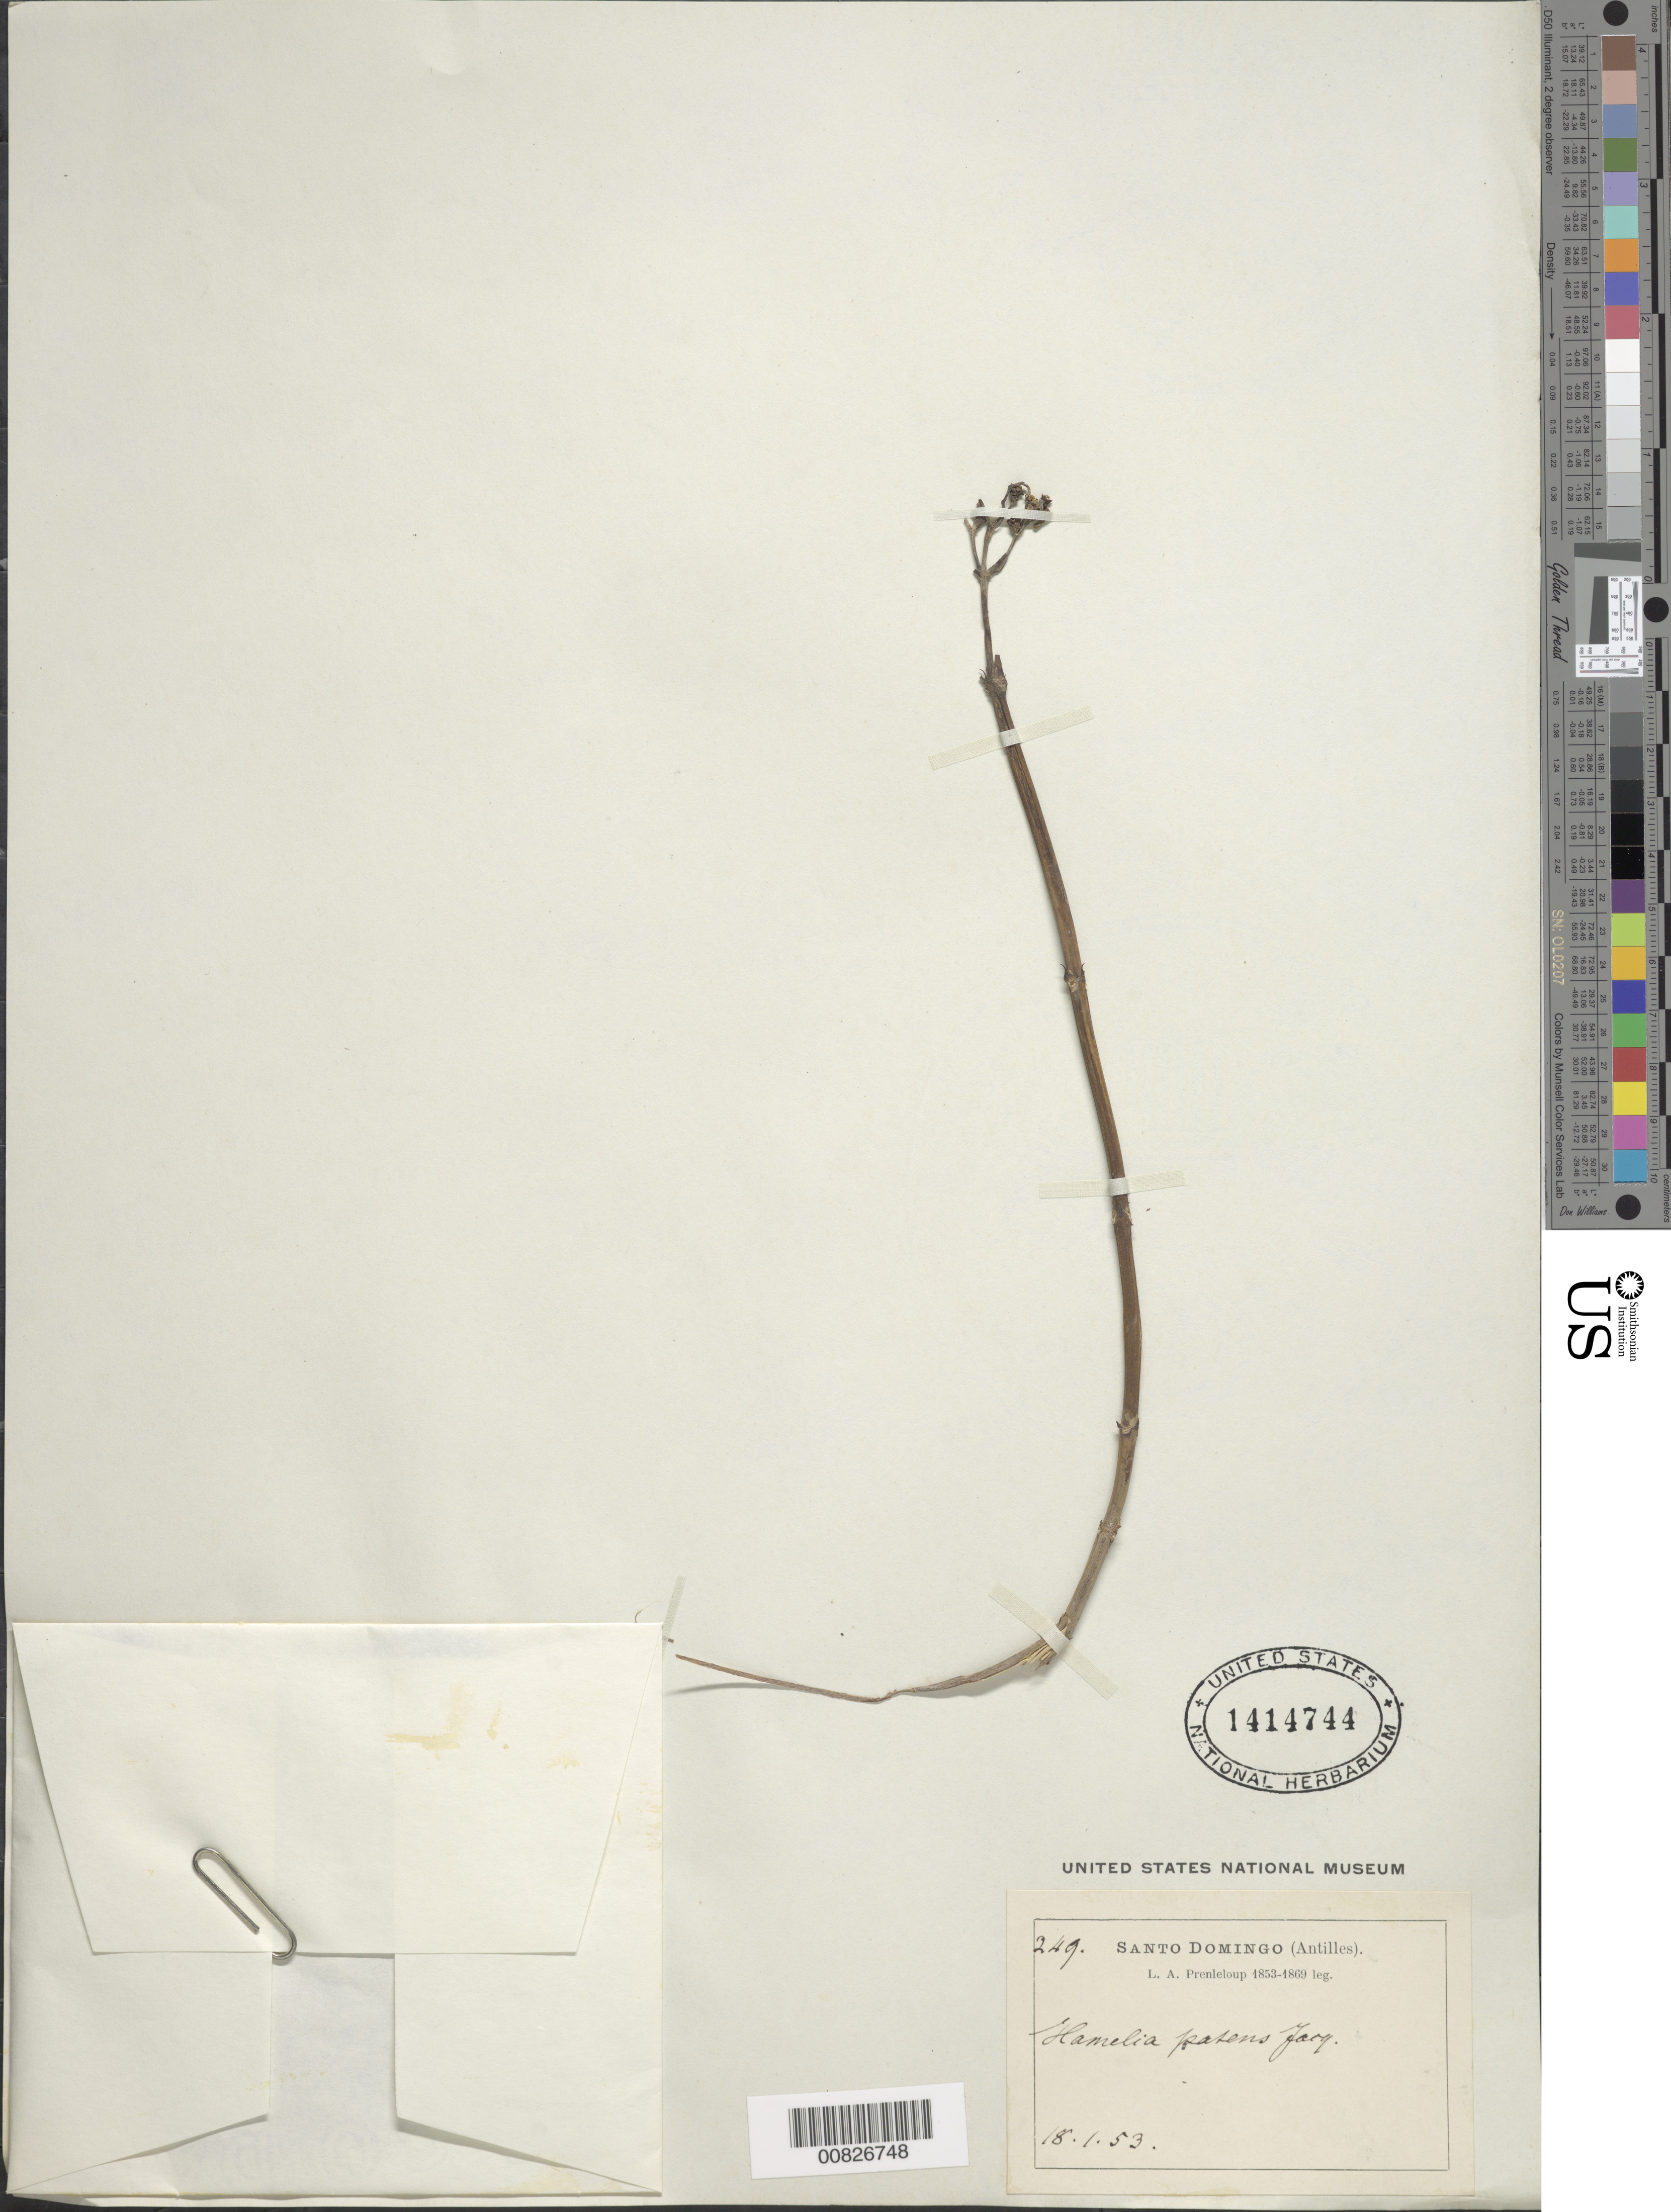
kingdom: Plantae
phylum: Tracheophyta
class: Magnoliopsida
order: Gentianales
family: Rubiaceae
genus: Hamelia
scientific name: Hamelia patens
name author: Jacq.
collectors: L. Prenleloup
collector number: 249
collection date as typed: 18 Jan 1853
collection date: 1853-01-18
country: Dominican Republic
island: Hispaniola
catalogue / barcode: US 1414744